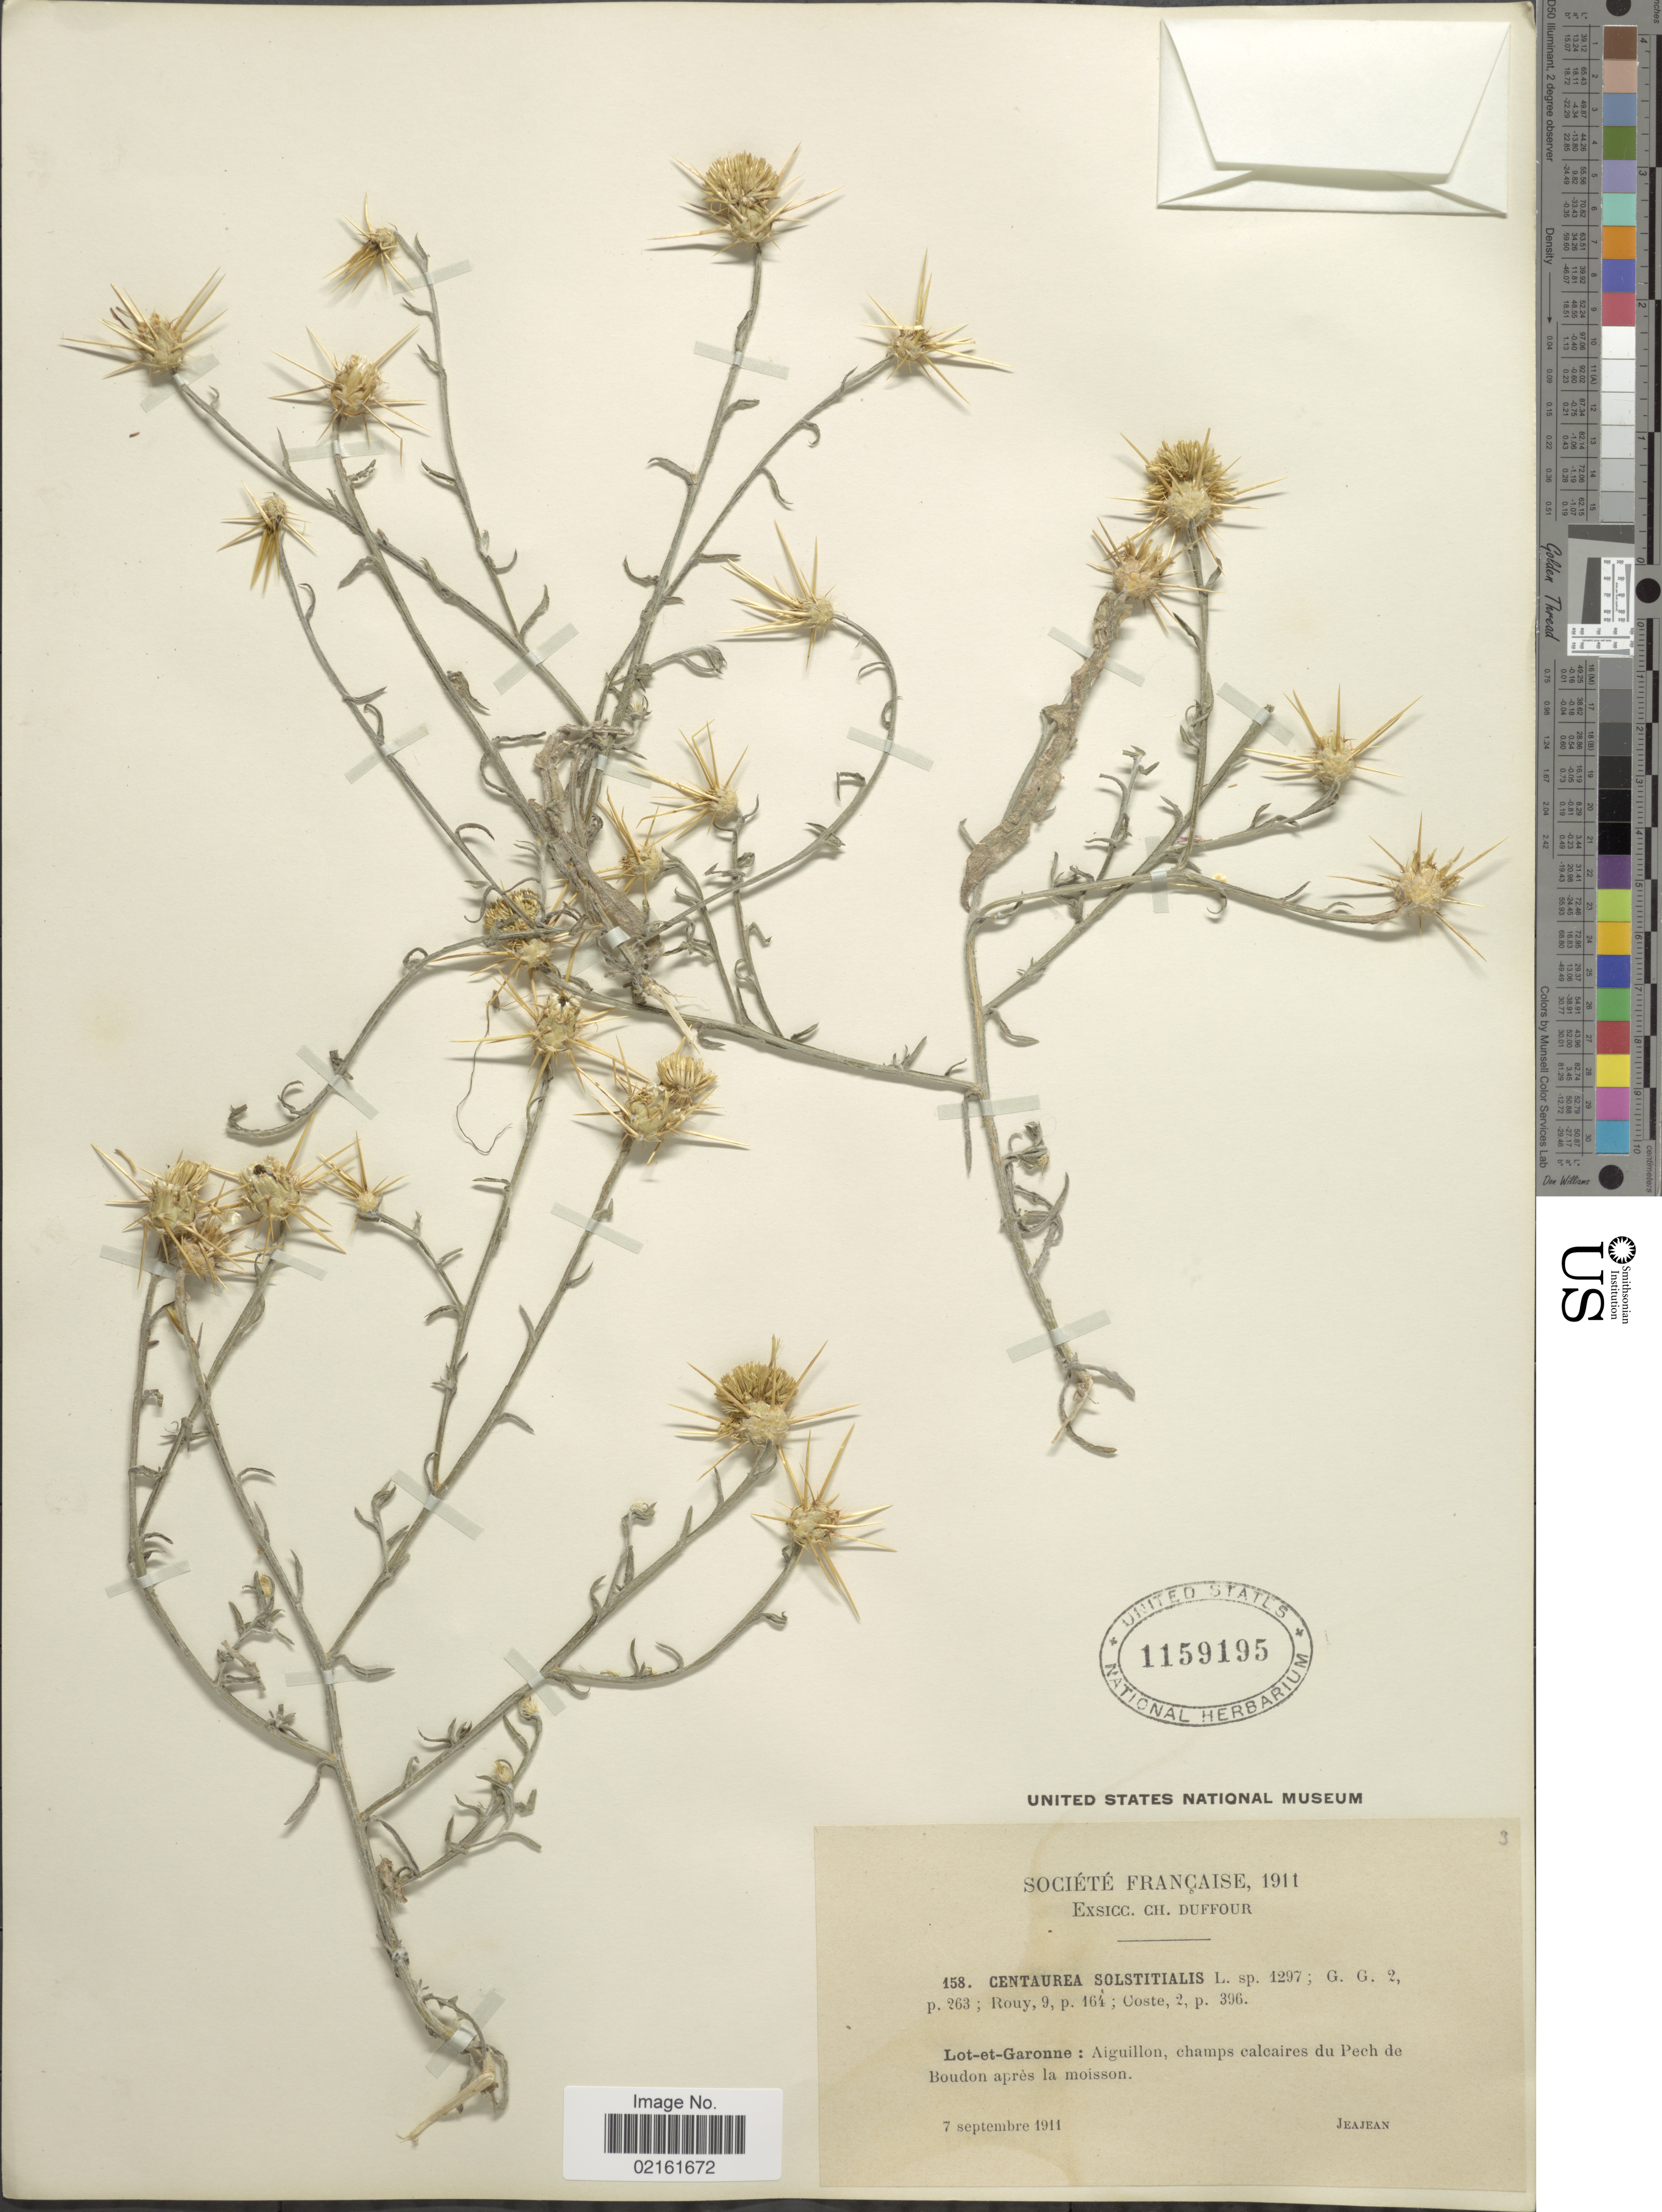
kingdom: Plantae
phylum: Tracheophyta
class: Magnoliopsida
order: Asterales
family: Asteraceae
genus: Centaurea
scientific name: Centaurea solstitialis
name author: L.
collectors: Jeanjean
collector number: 158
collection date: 1911-09-07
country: France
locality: Lot-et-Garonne: Aiguillon, champs calcaires du Pech de Boudon après la moisson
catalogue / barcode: US 1159195